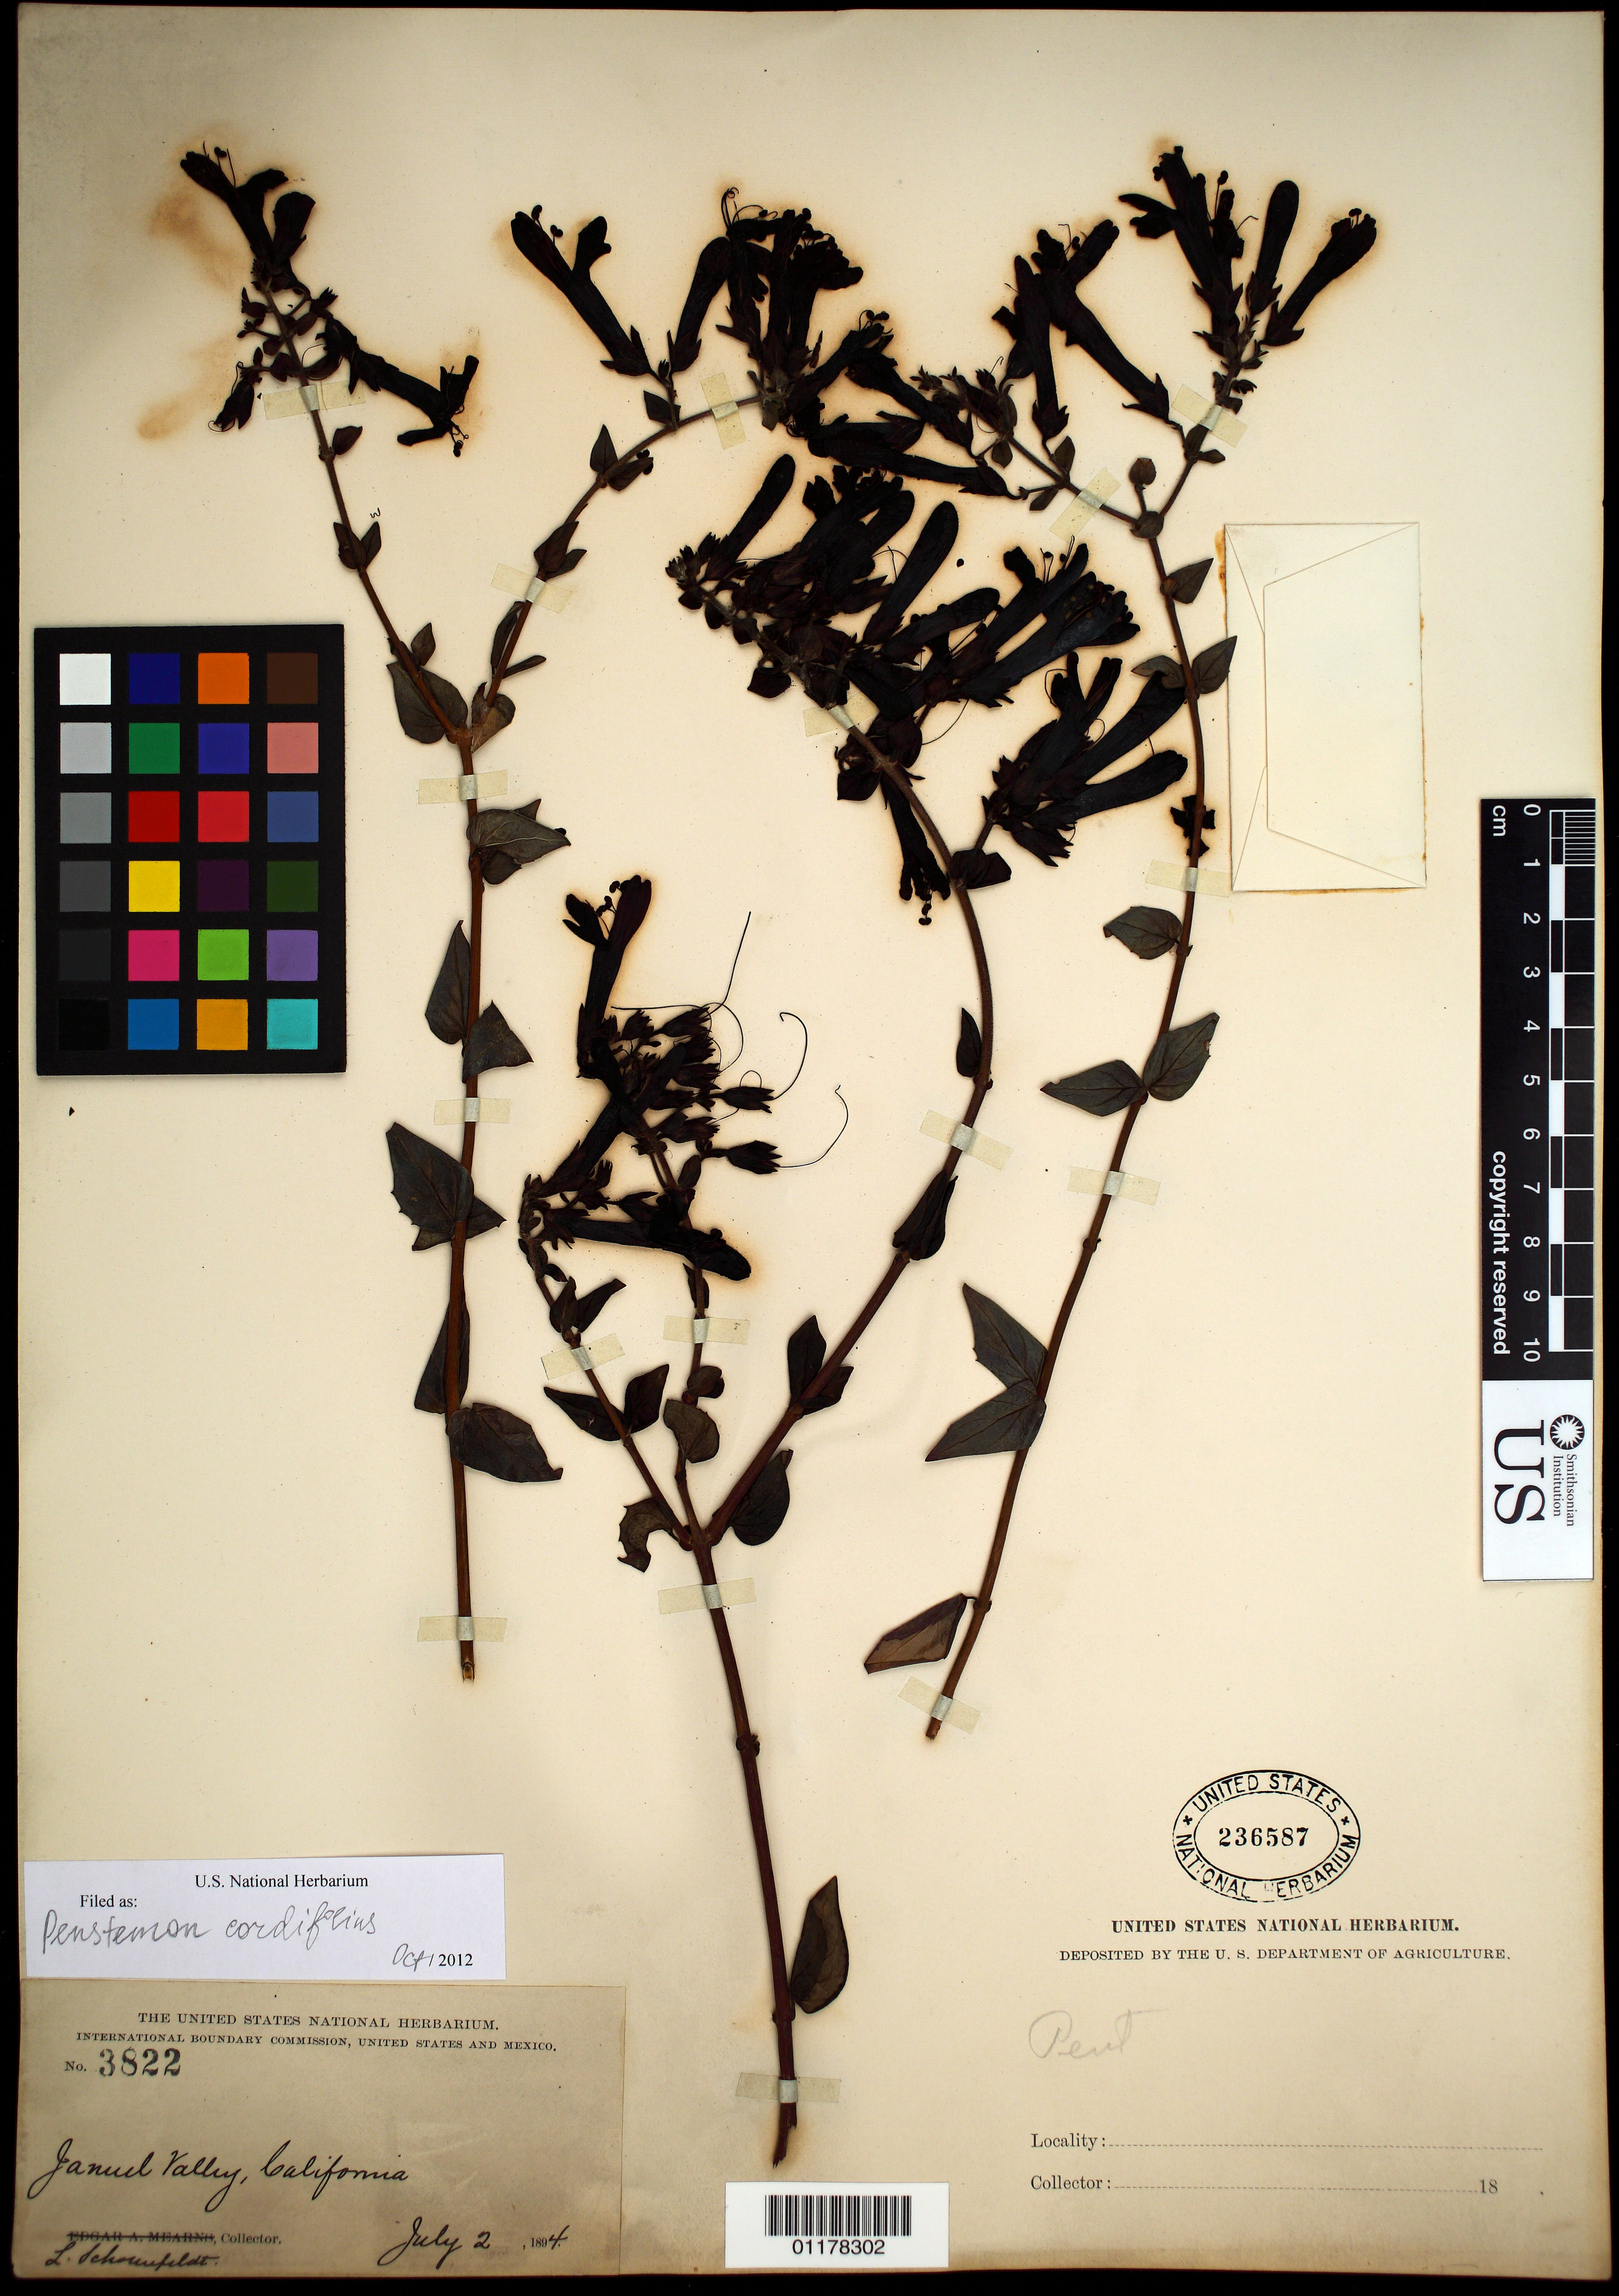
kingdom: Plantae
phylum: Tracheophyta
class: Magnoliopsida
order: Lamiales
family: Plantaginaceae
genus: Penstemon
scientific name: Penstemon cordifolius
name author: Benth.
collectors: L. Schounfeldt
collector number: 3822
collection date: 1894-07-02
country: United States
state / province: California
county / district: San Diego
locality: Jamul Valley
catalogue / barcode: US 236587